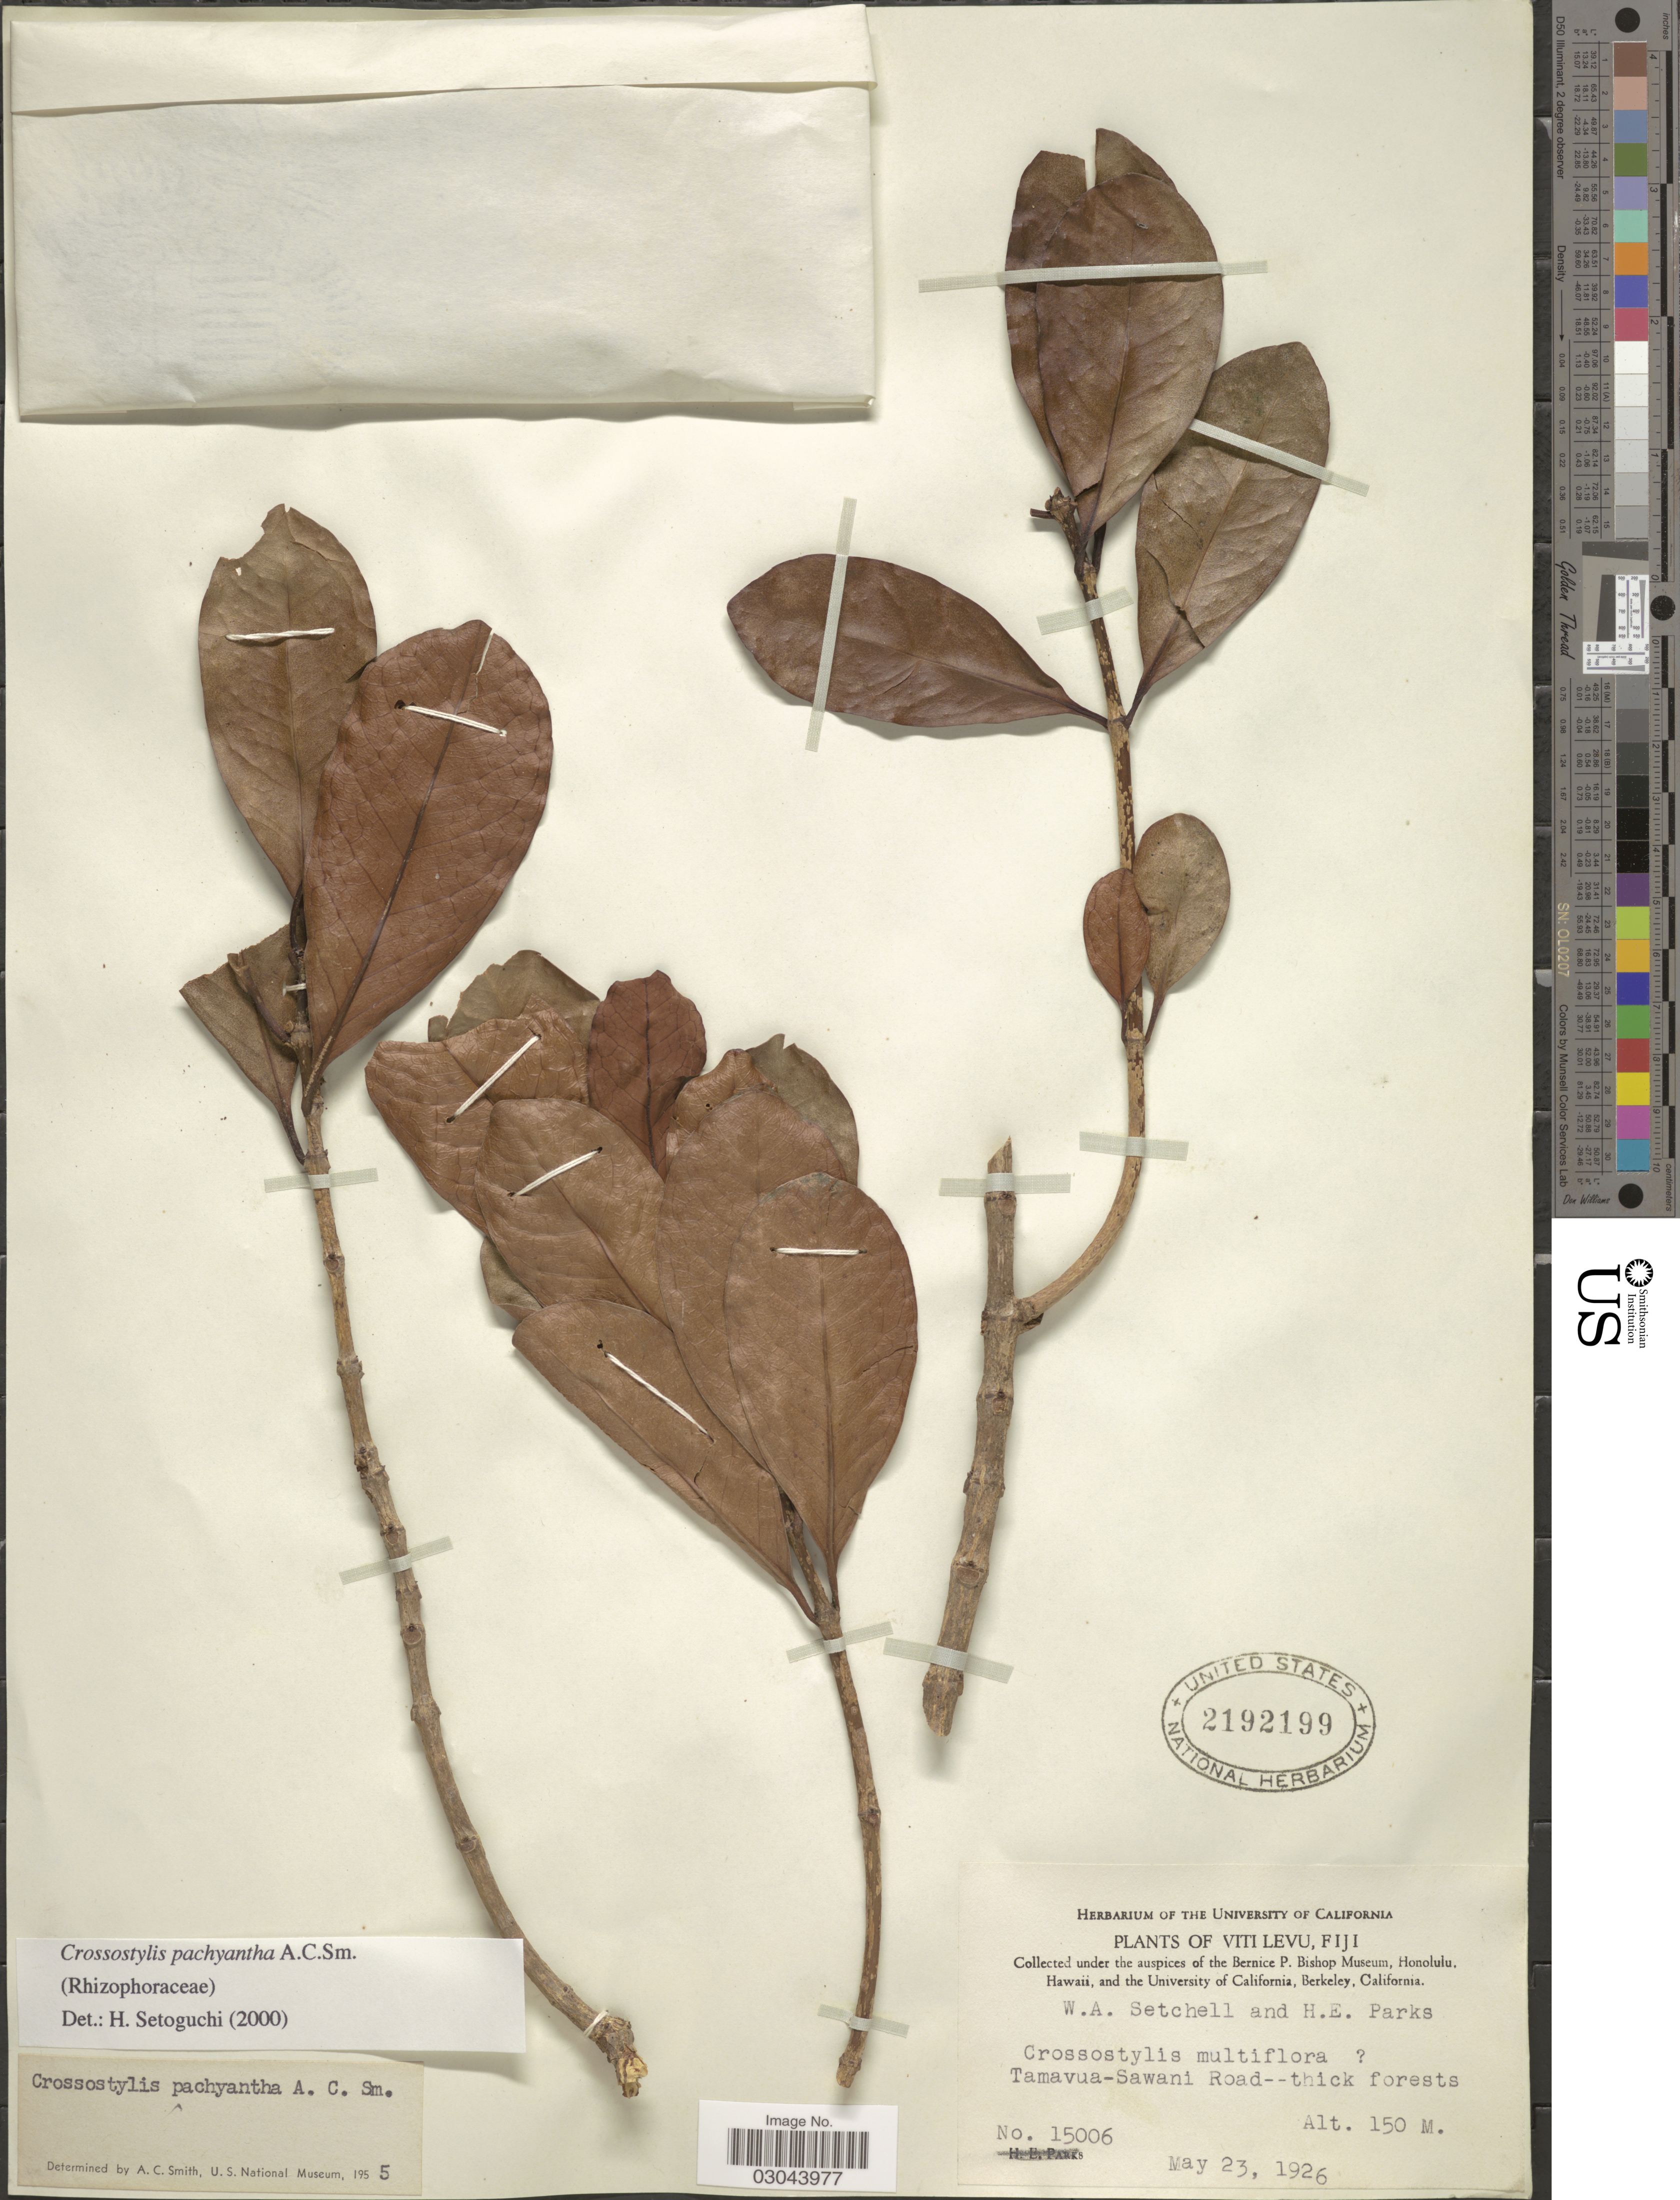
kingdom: Plantae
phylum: Tracheophyta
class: Magnoliopsida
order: Malpighiales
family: Rhizophoraceae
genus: Crossostylis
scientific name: Crossostylis pachyantha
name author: A.C. Sm.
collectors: W. Setchell & H. E. Parks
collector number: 15006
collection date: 1926-05-23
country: Fiji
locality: Viti Levu. Tamavua-Sawani Road.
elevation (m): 150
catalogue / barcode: US 2192199